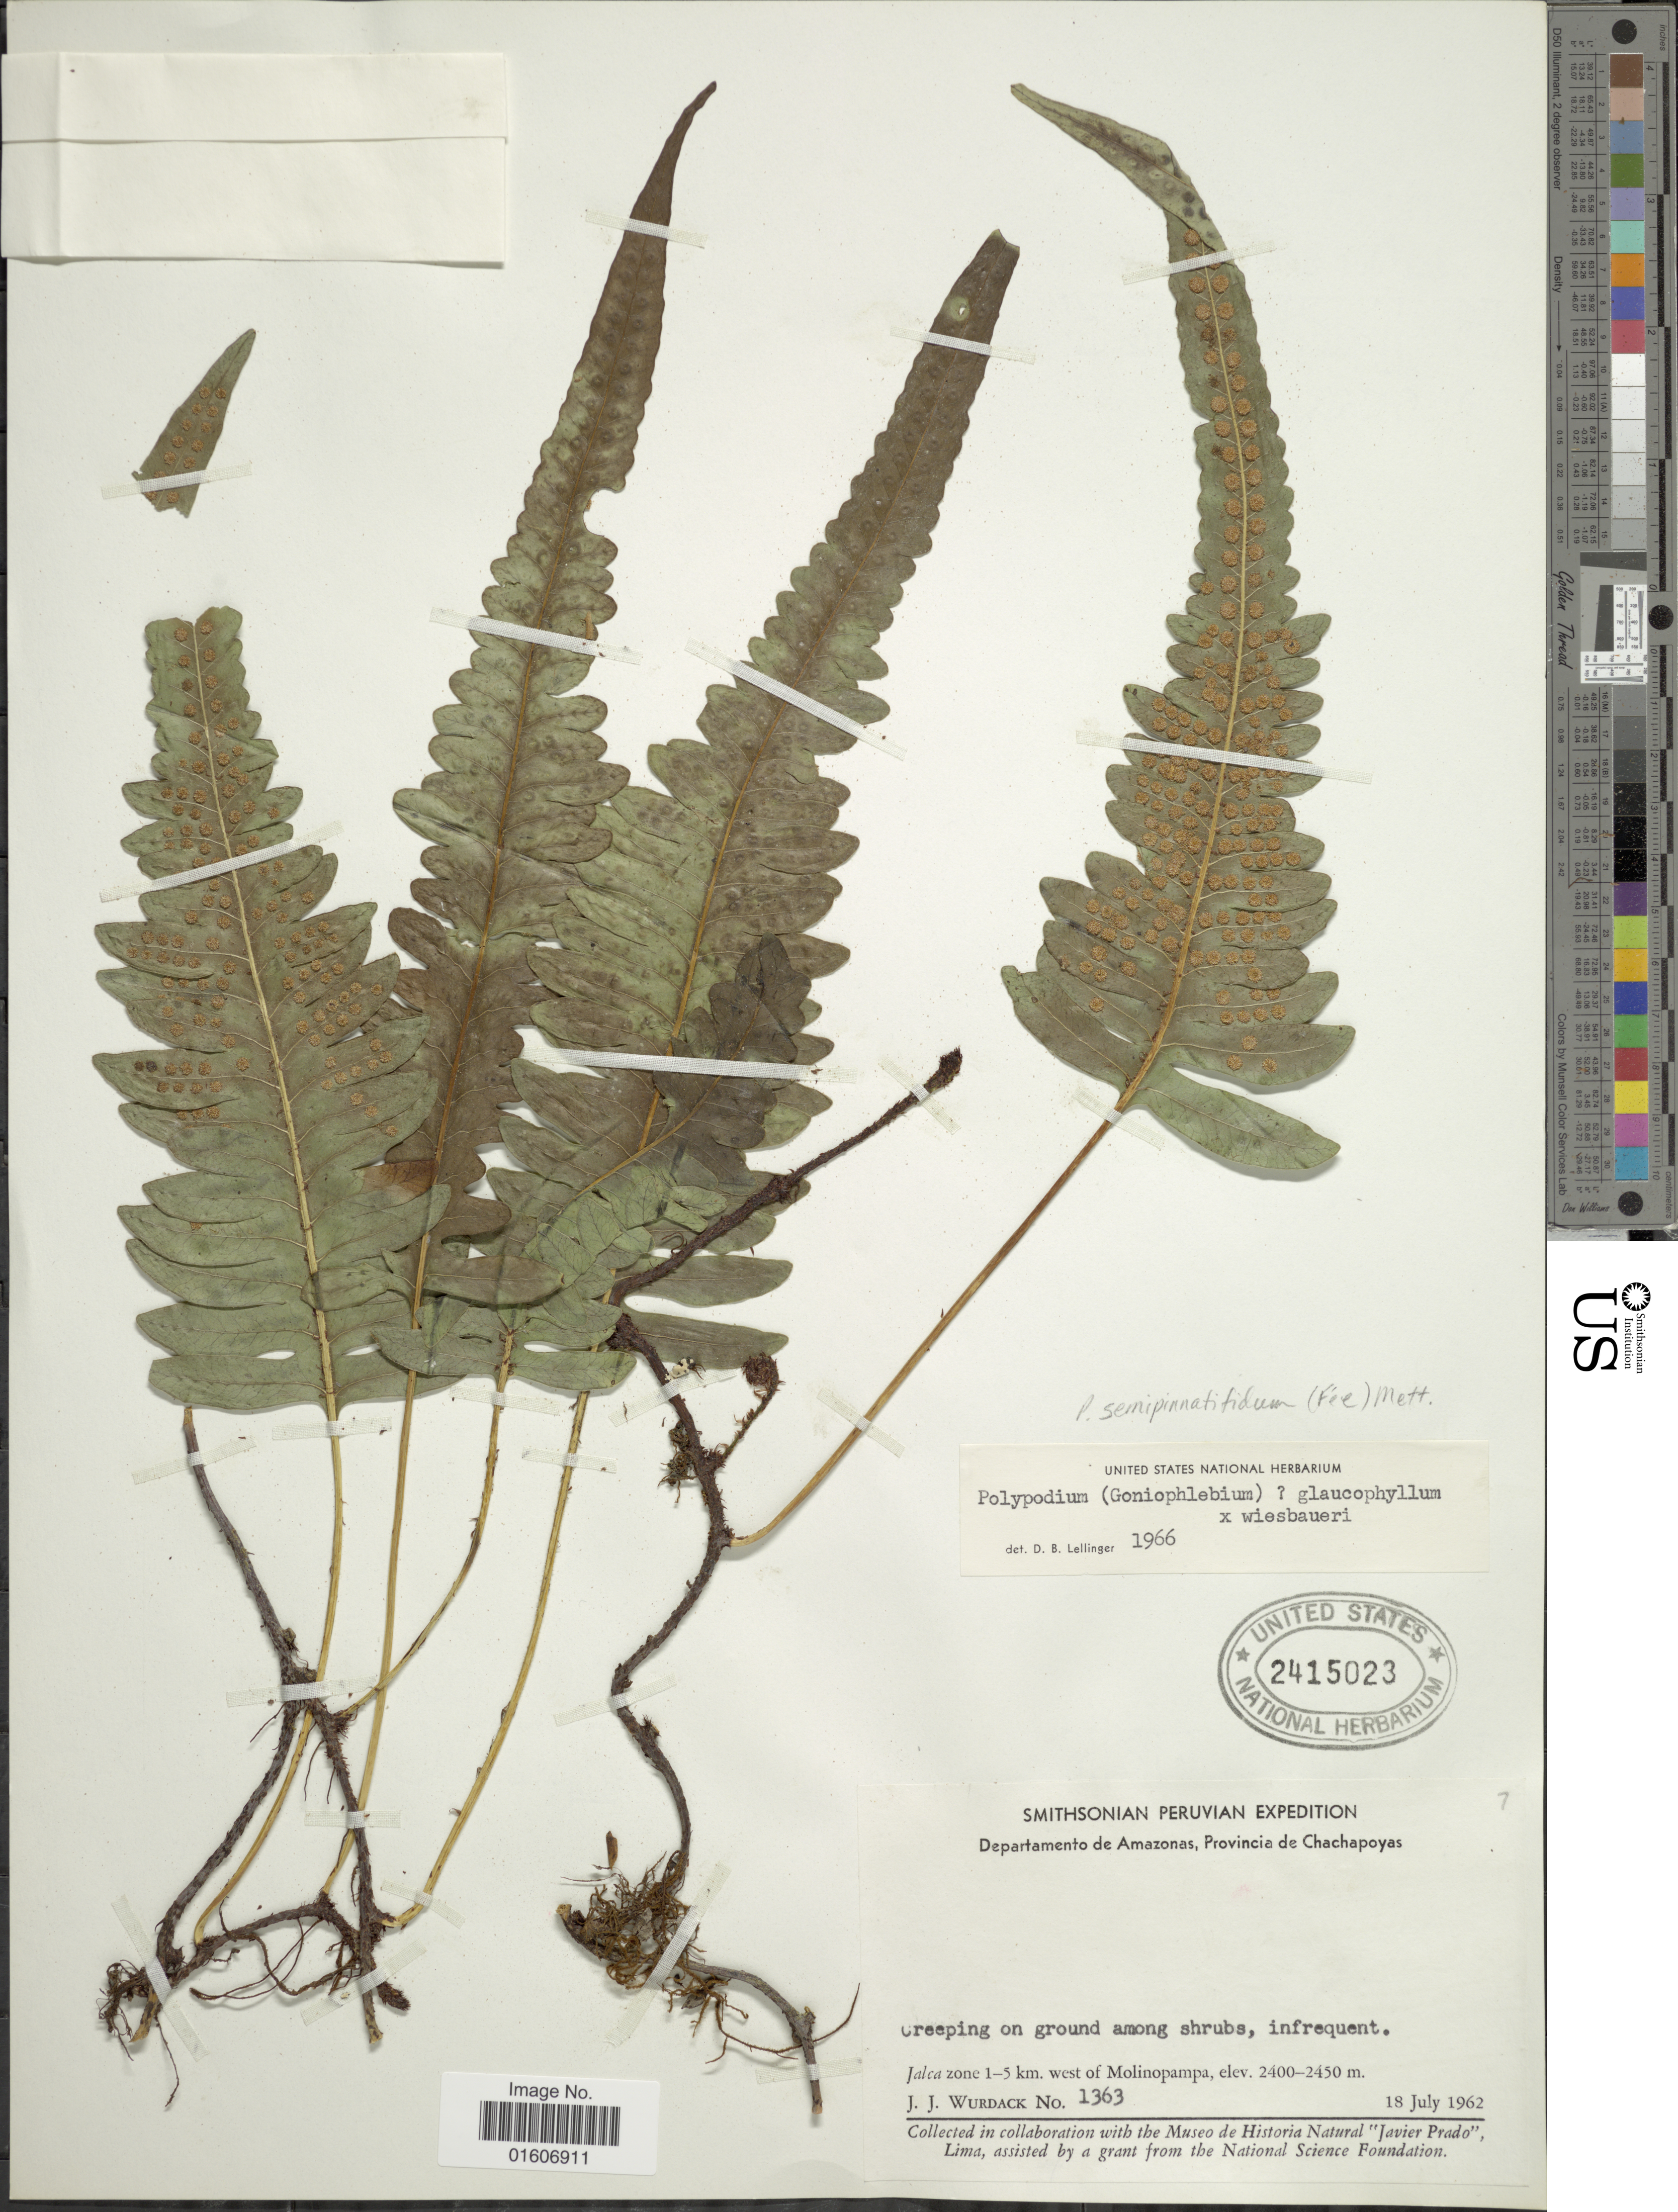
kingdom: Plantae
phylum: Tracheophyta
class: Polypodiopsida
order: Polypodiales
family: Polypodiaceae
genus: Serpocaulon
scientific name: Serpocaulon semipinnatifidum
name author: (Fée) A.R. Sm.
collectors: J. J. Wurdack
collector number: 1363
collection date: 1962-07-18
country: Peru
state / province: Amazonas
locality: Departamento de Amazonas, Provincia de Chachapoyas, Jalca zone 1-5 km. west of Molinopampa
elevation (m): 2400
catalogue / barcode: US 2415023